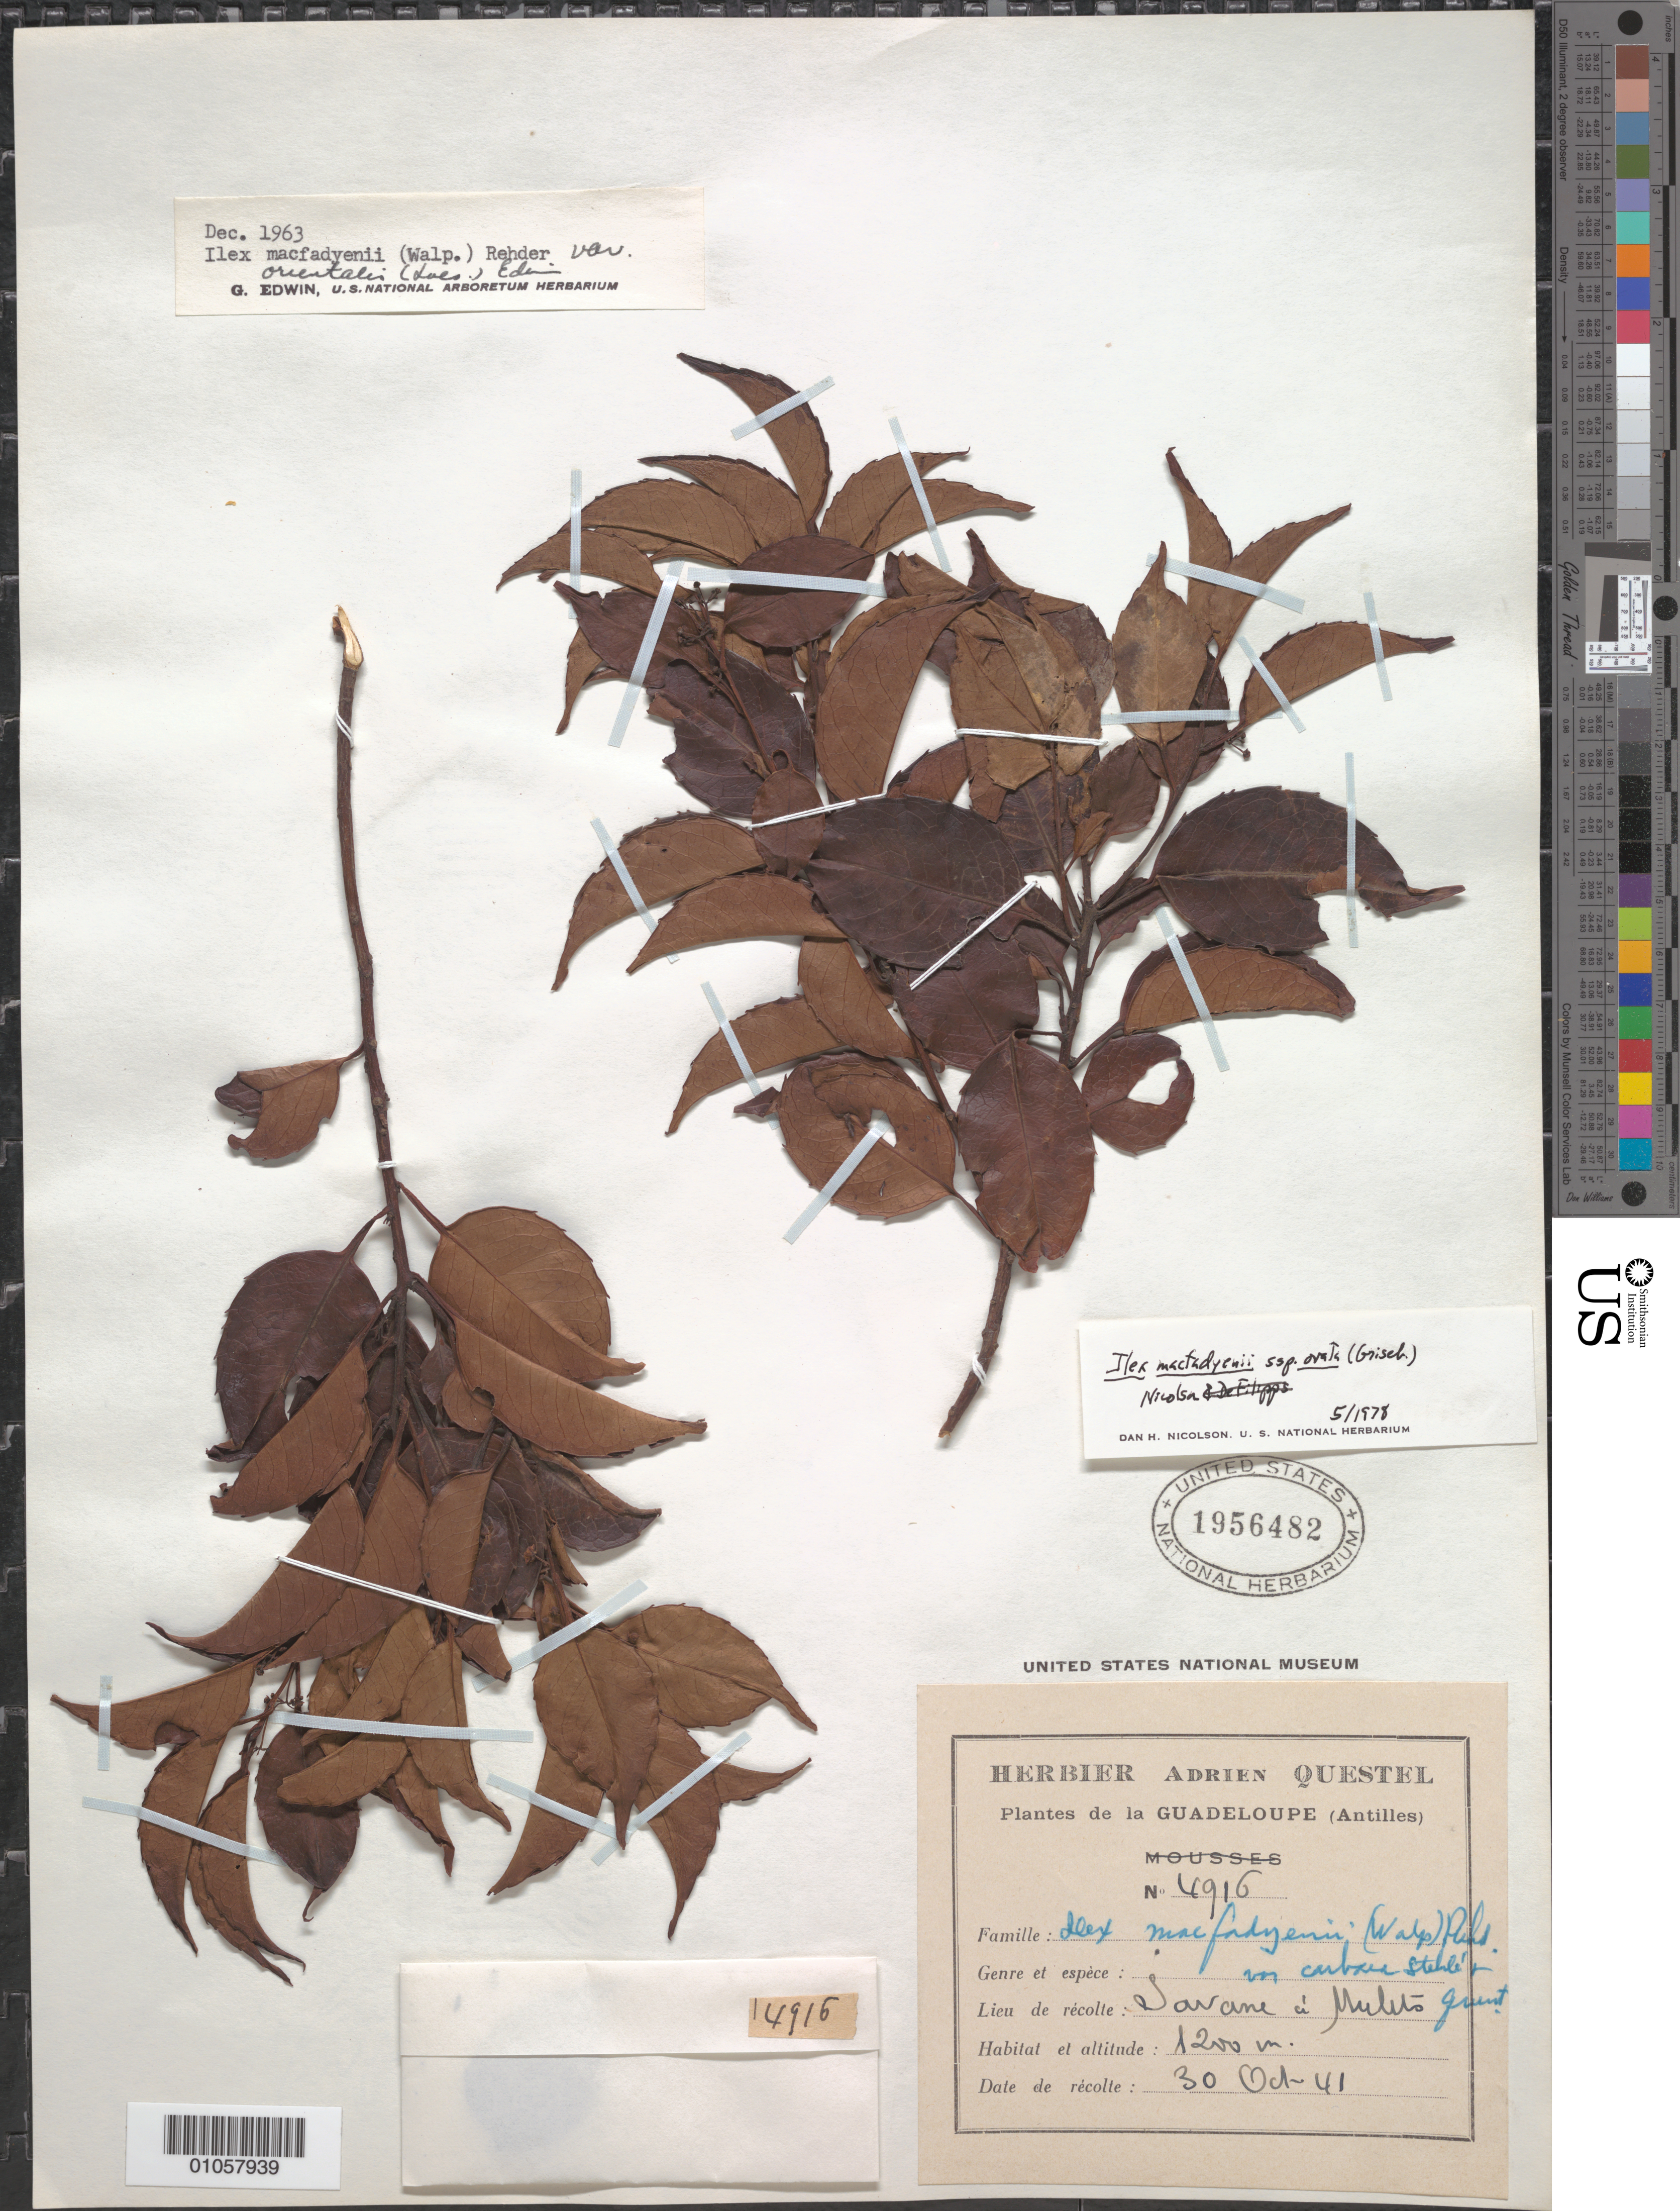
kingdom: Plantae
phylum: Tracheophyta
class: Magnoliopsida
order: Aquifoliales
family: Aquifoliaceae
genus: Ilex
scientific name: Ilex macfaydenii subsp. ovata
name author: (Griseb.) Nicolson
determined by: Nicolson, Dan H.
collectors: A. Questel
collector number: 4916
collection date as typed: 30 Oct 1941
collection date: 1941-10-30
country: Guadeloupe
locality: Savane a Mulets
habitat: Savane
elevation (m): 1200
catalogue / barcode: US 1956482